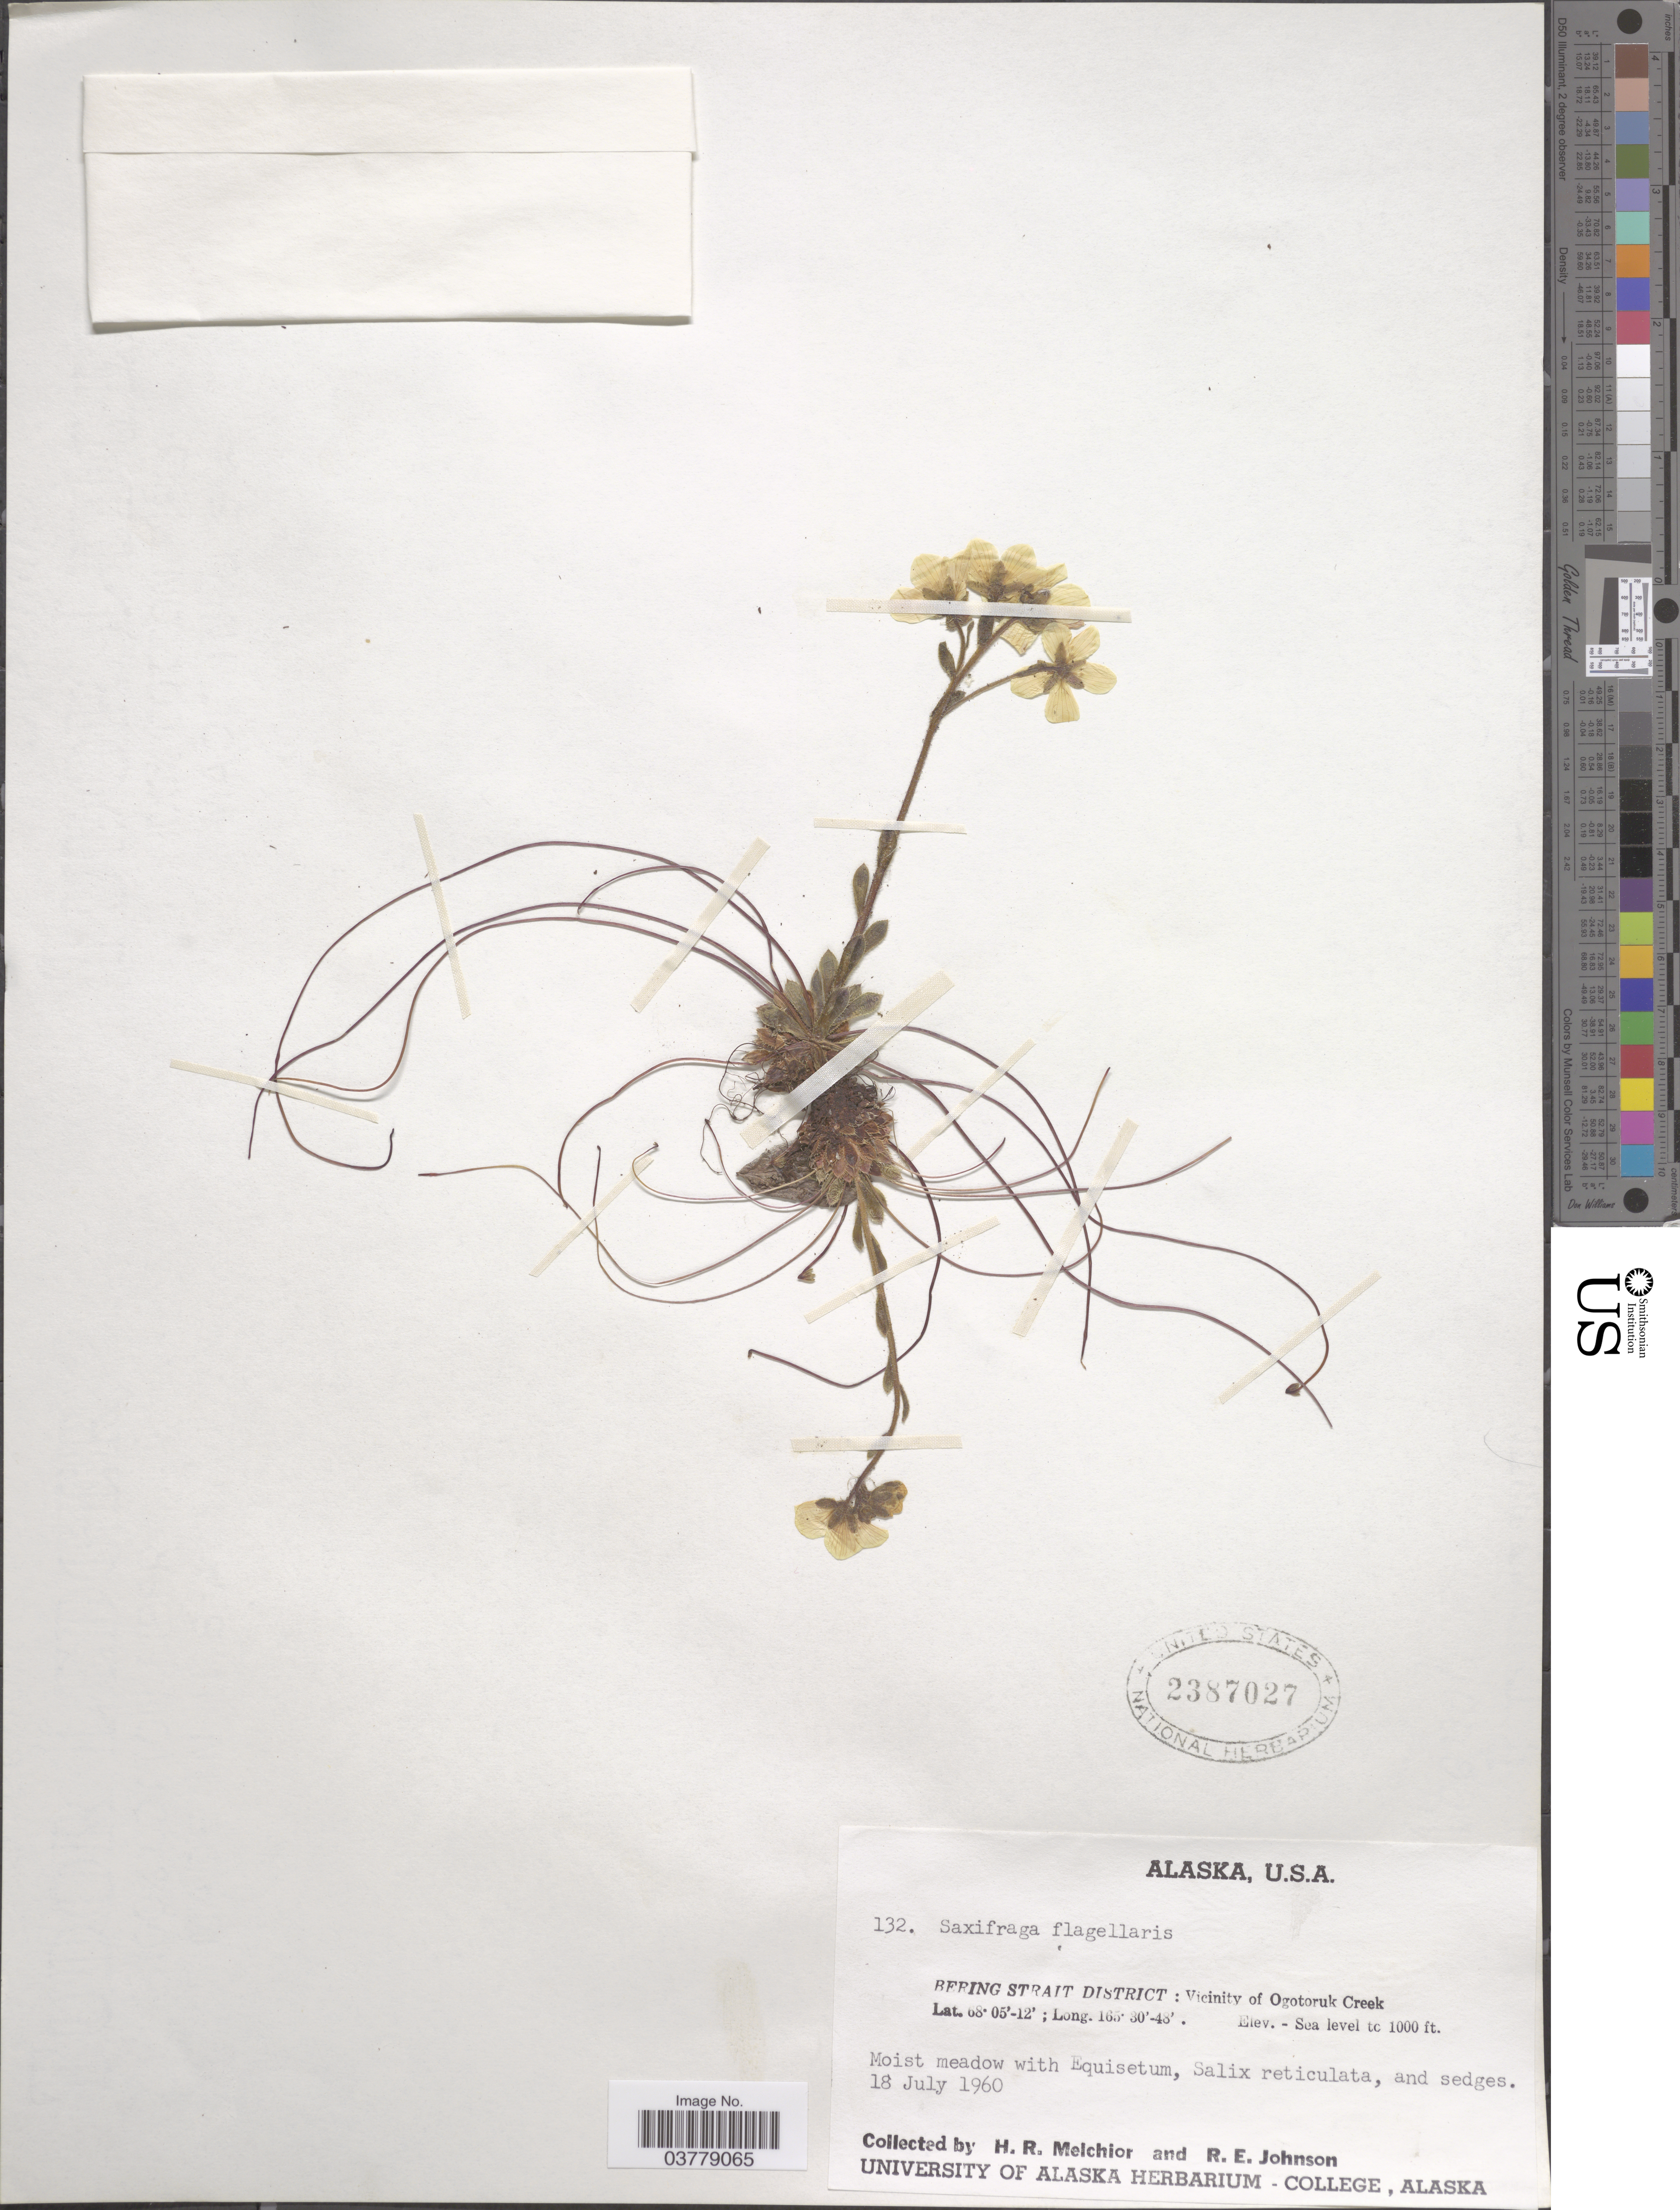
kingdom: Plantae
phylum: Tracheophyta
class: Magnoliopsida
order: Saxifragales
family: Saxifragaceae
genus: Saxifraga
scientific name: Saxifraga flagellaris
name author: Willd. ex Sternb.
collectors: H. R. Melchior & R. Johnson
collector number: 132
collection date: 1960-07-18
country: United States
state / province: Alaska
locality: Bering Strait District: Vicinity of Ogotoruk Creek.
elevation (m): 0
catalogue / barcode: US 2387027